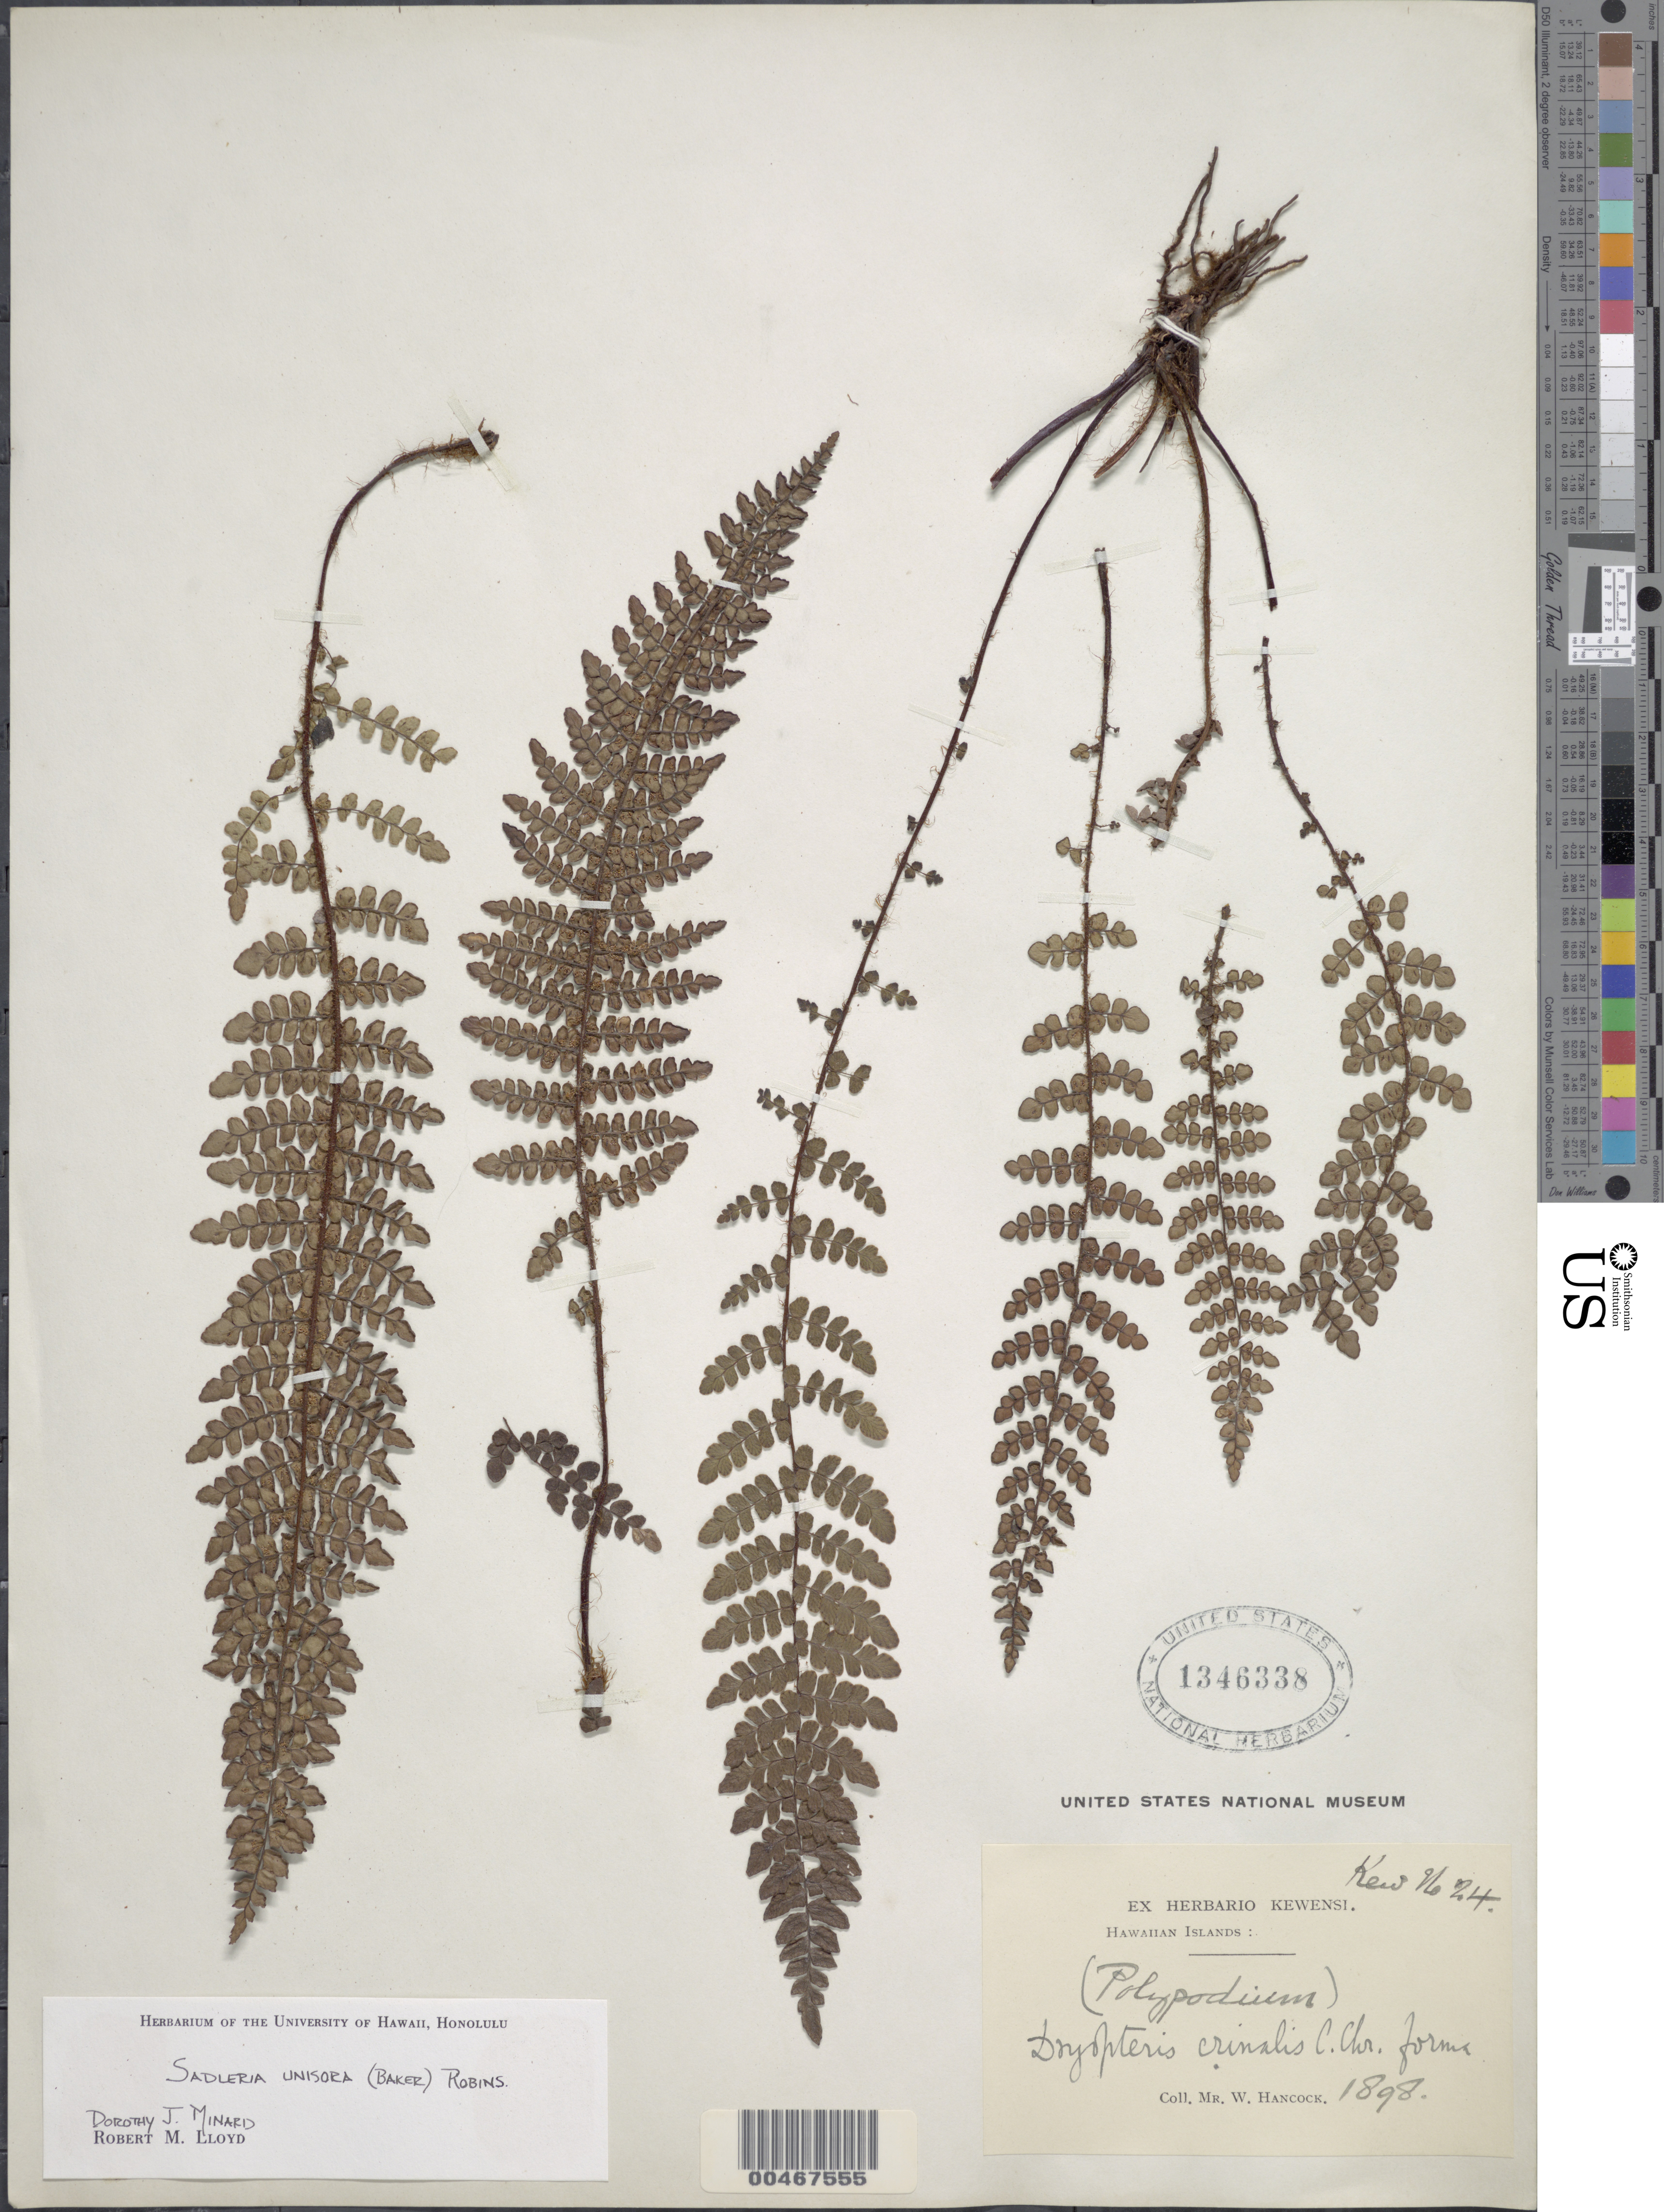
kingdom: Plantae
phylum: Tracheophyta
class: Polypodiopsida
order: Polypodiales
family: Blechnaceae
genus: Sadleria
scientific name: Sadleria unisora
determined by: Minard, D. J.; Lloyd, R. M.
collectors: W. Hancock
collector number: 24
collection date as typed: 1898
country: United States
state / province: Hawaii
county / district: Kauai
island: Kaua'i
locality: Hawaiian Islands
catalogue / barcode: US 1346338